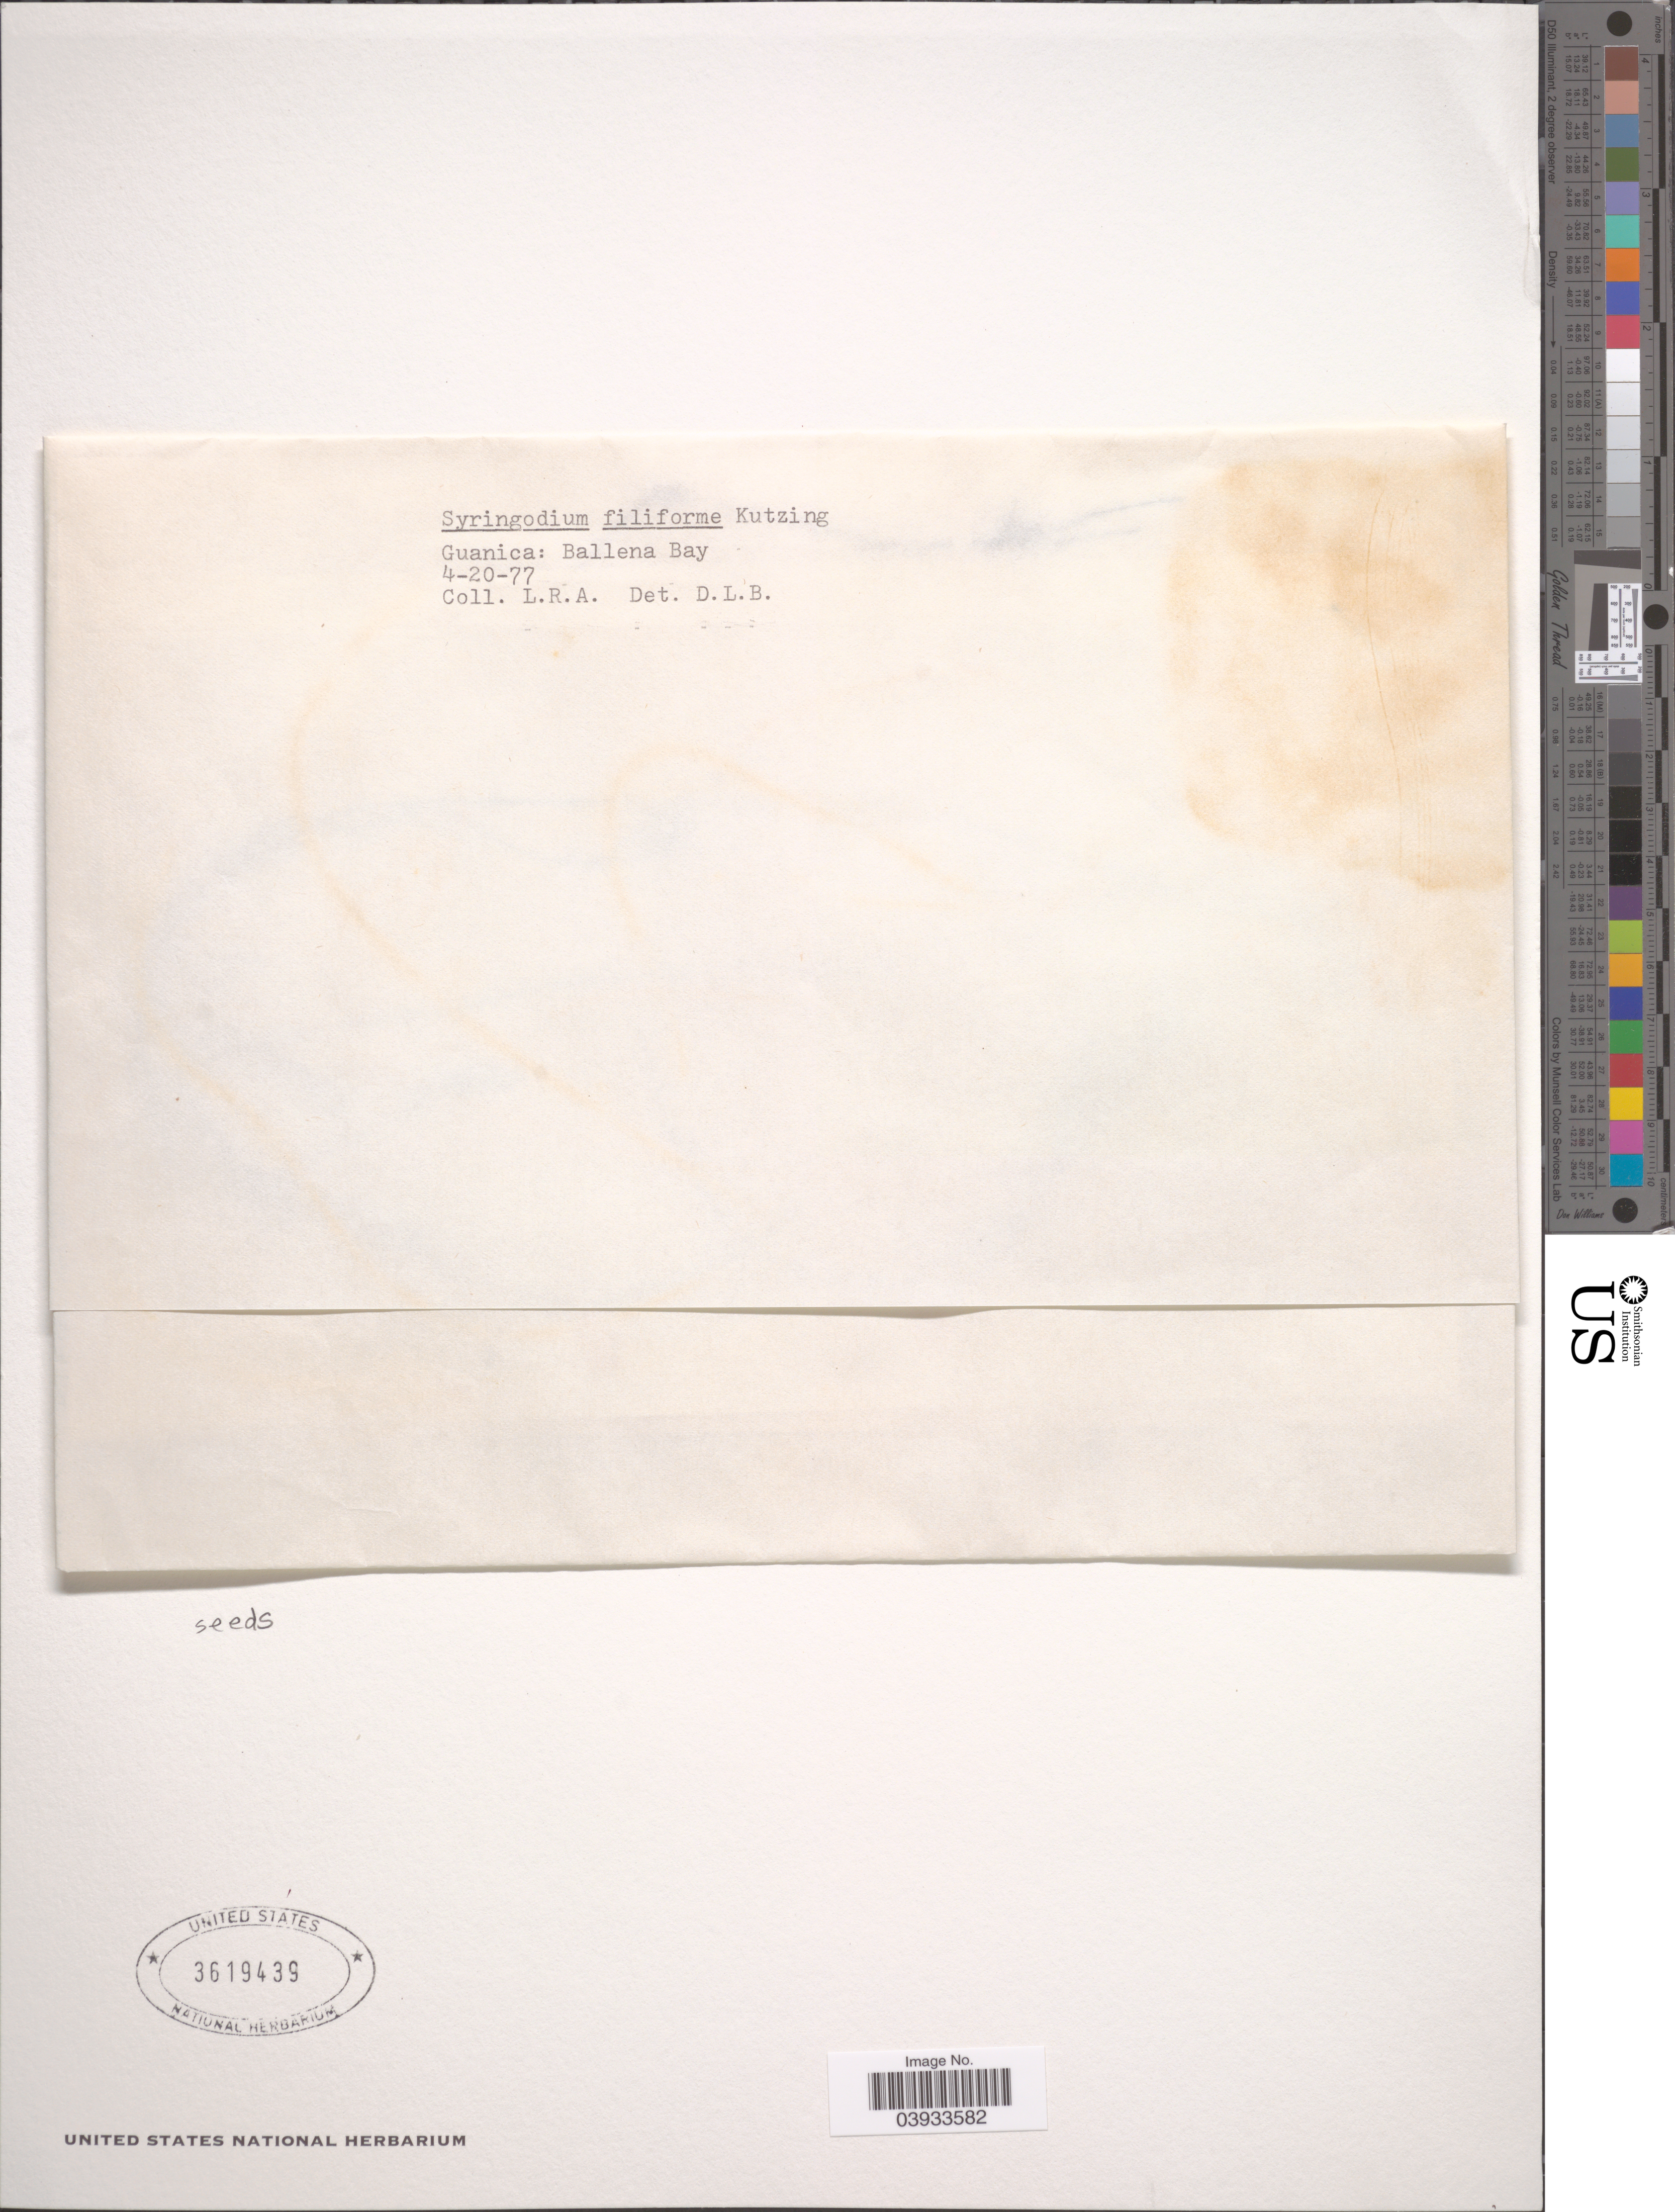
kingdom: Plantae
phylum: Tracheophyta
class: Liliopsida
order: Alismatales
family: Cymodoceaceae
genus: Syringodium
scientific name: Syringodium filiforme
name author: Kütz.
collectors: L. R. A.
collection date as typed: Transcribed d/m/y: 20/4/77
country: Puerto Rico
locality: Guanica: Ballena Bay.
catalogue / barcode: US 3619439